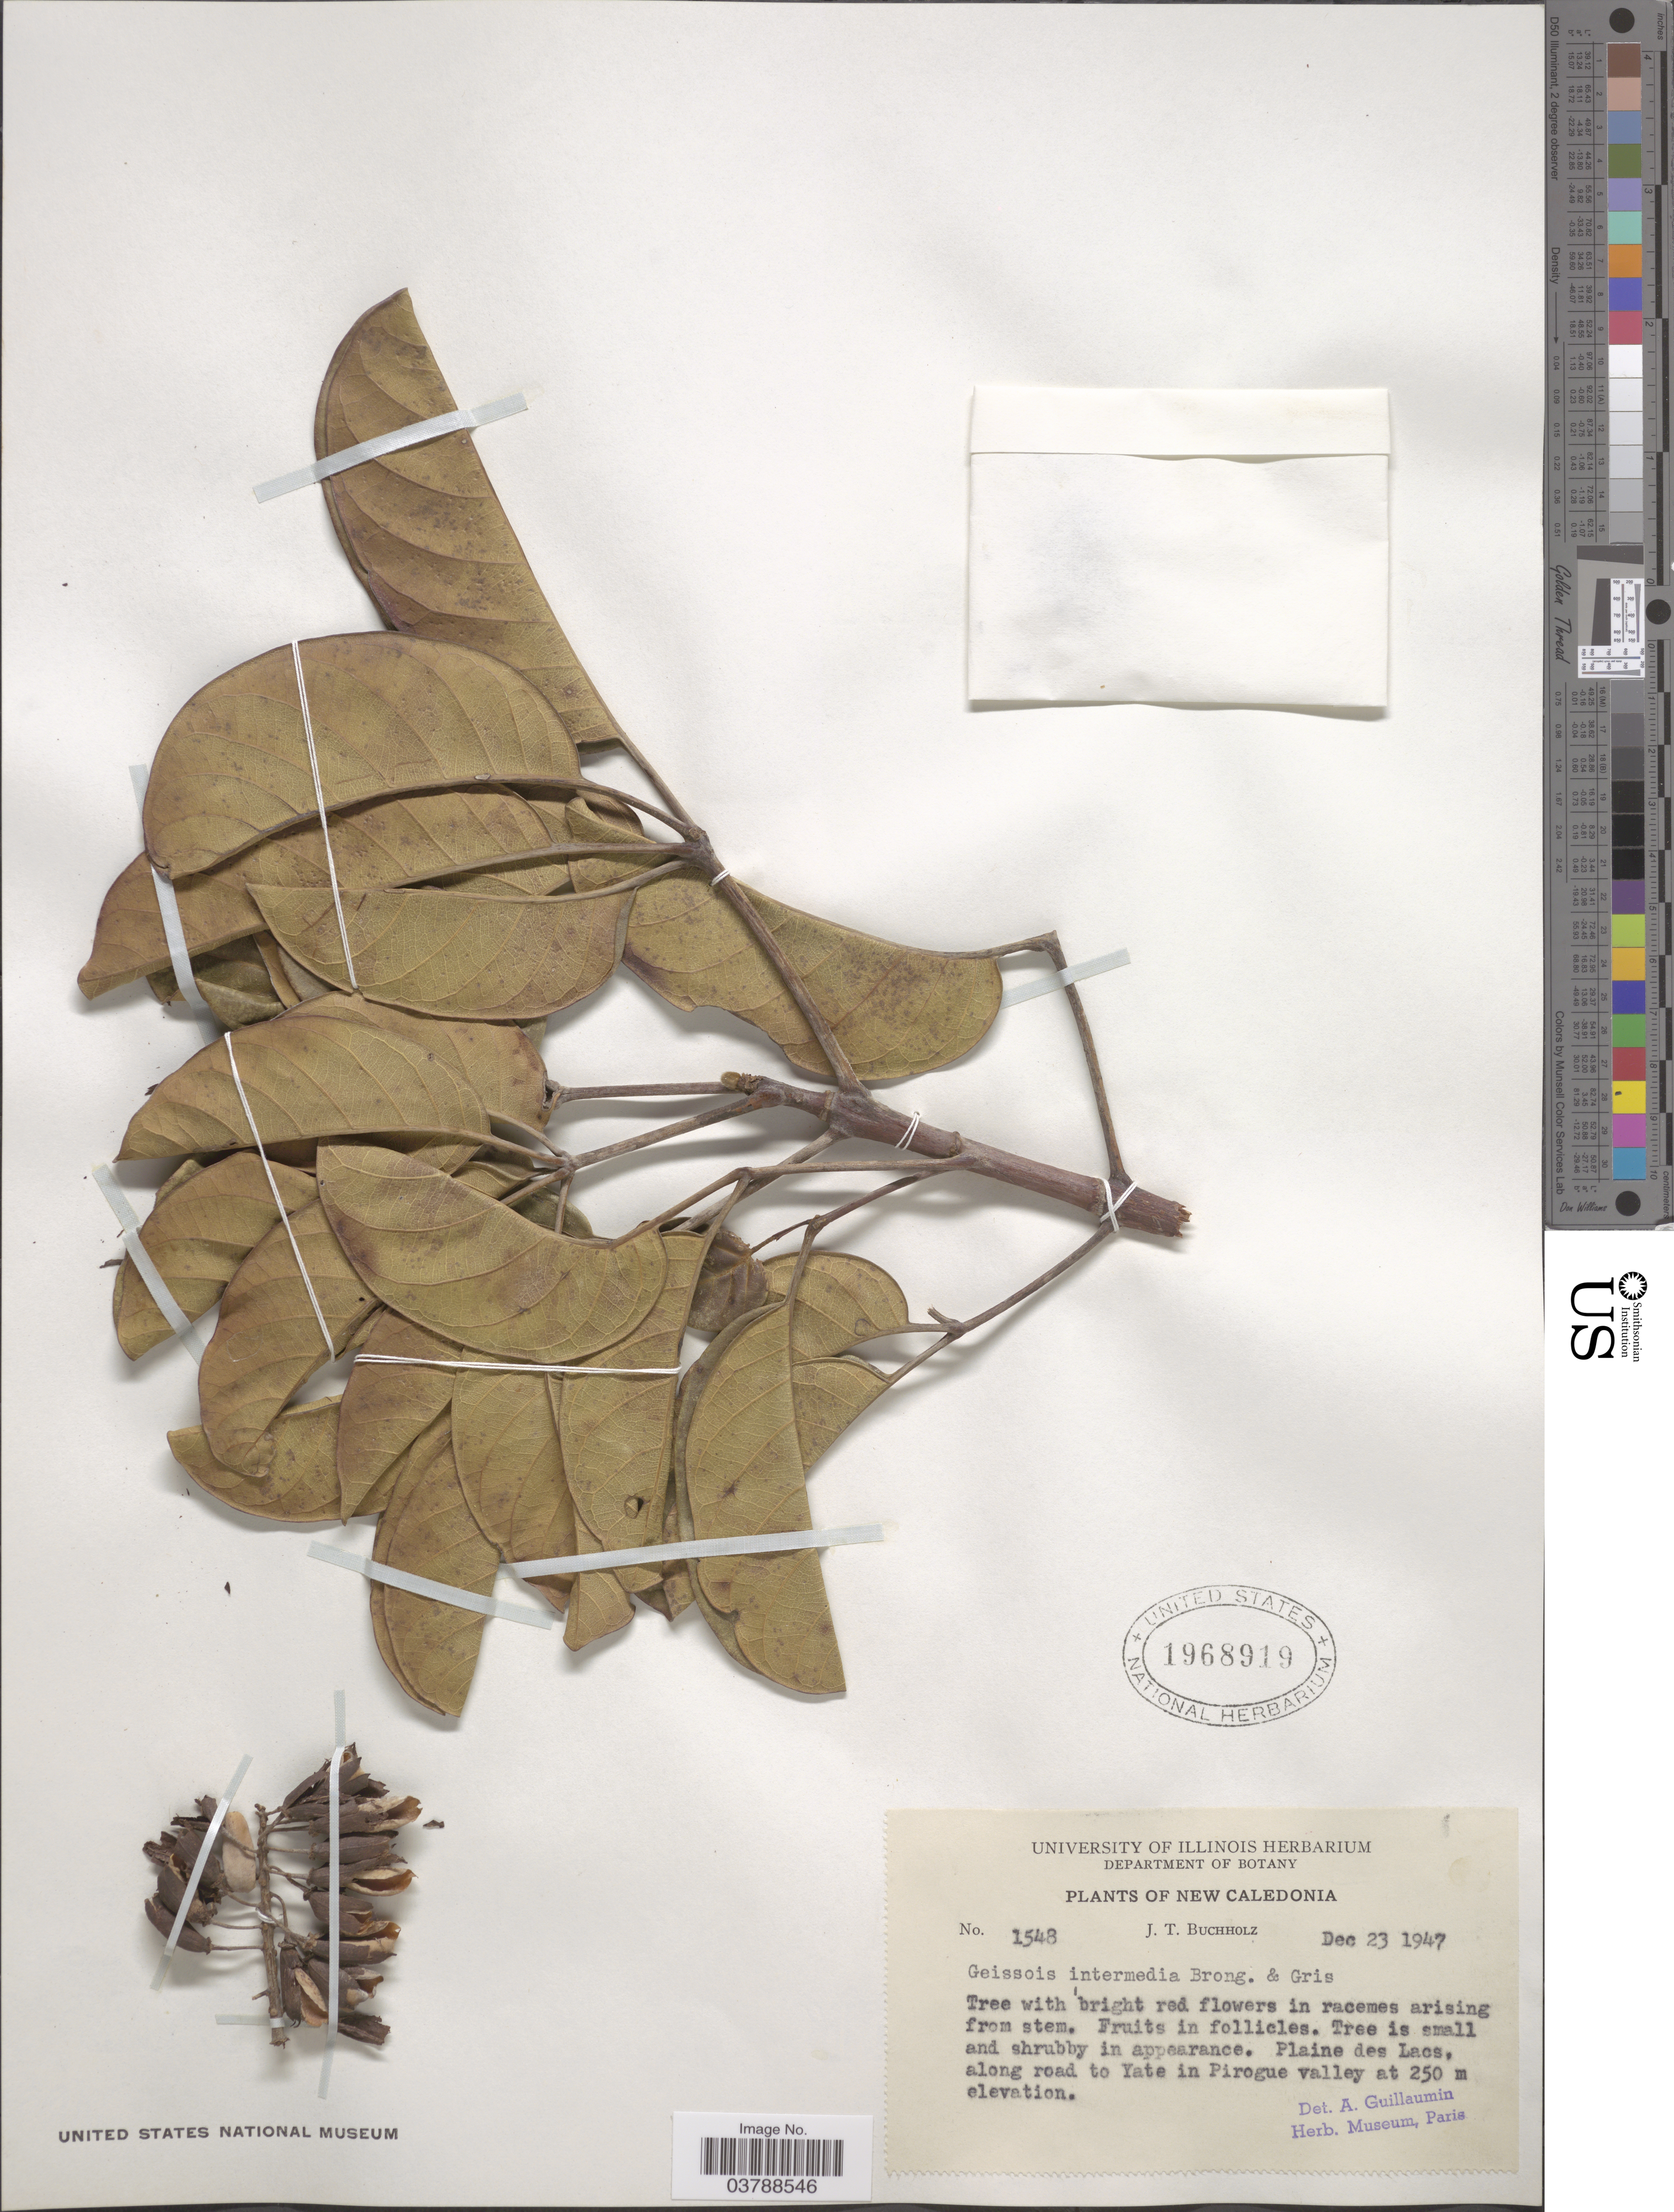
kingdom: Plantae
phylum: Tracheophyta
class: Magnoliopsida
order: Oxalidales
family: Cunoniaceae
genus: Geissois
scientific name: Geissois intermedia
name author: Vieill. ex Pamp.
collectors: J. T. Buchholz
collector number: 1548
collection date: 1947-12-23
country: New Caledonia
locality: Plaine des Lacs, along road to Yate in Pirogue valley.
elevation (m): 250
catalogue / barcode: US 1968919